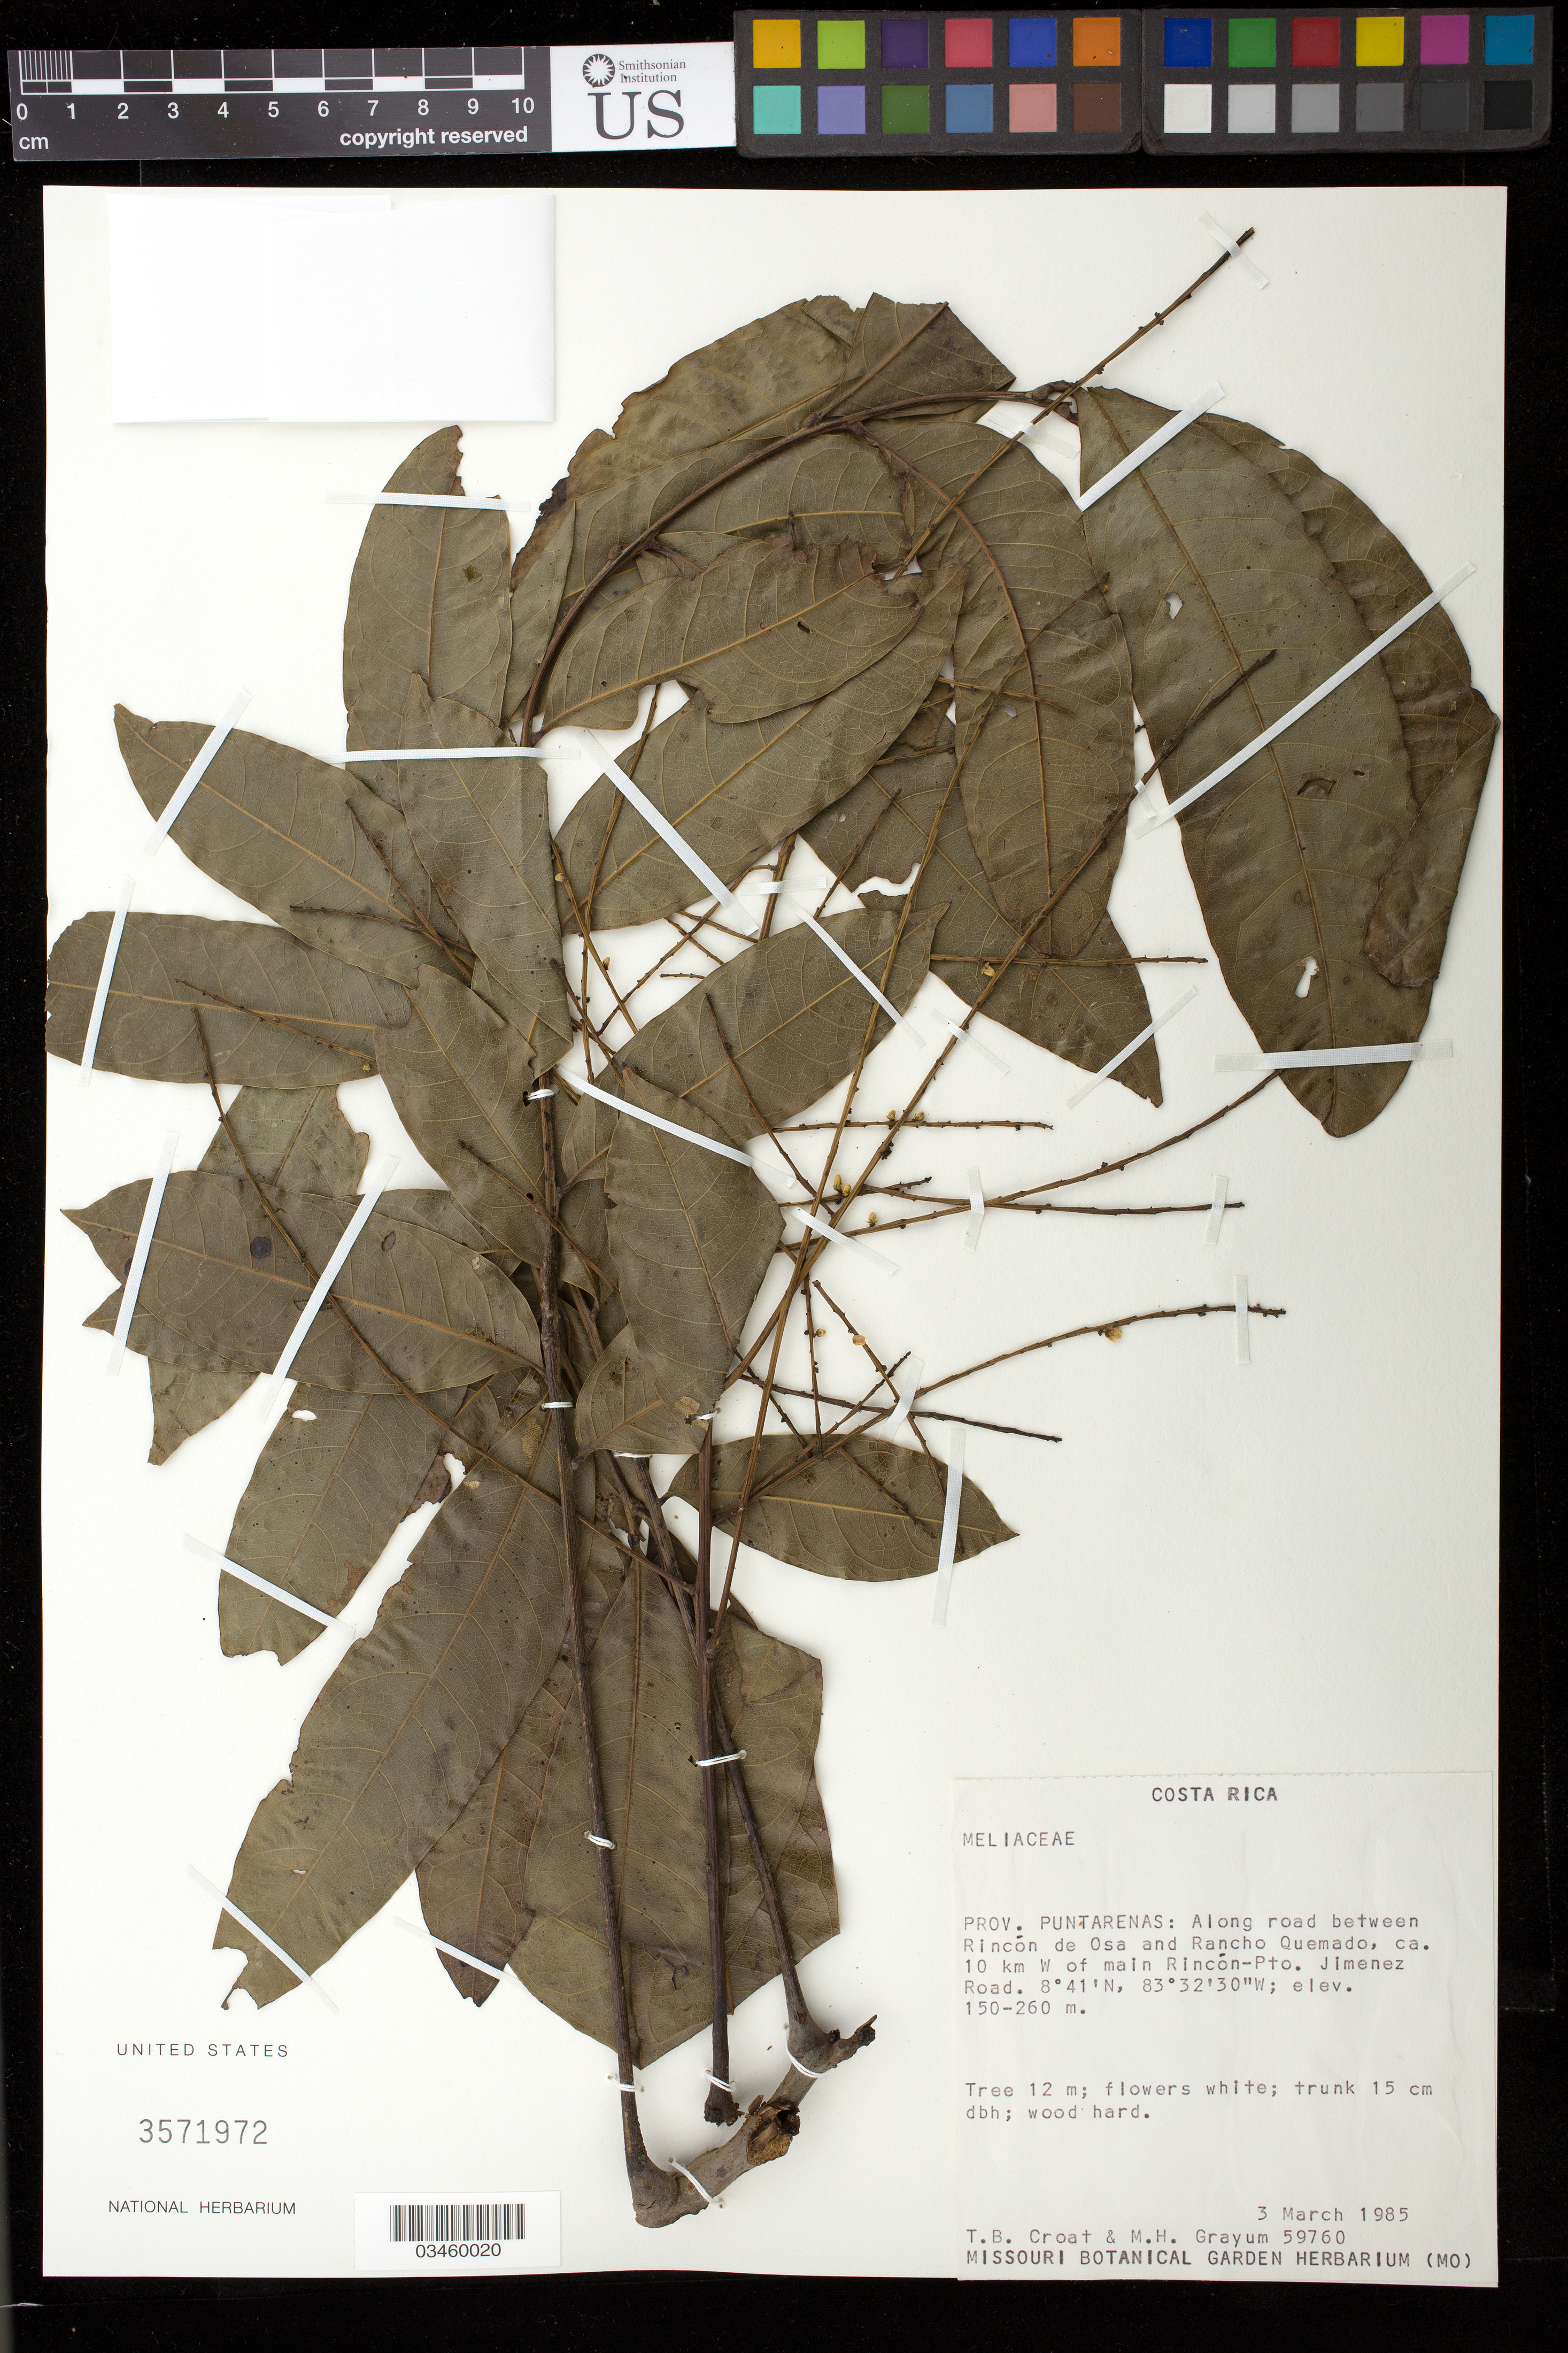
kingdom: Plantae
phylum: Tracheophyta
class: Magnoliopsida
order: Sapindales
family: Sapindaceae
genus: Talisia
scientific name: Talisia macrophylla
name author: (Mart.) Radlk.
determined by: Acevedo-Rodriguez, P., (US), Smithsonian Institution - National Museum of Natural History (UNITED STATES)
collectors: T. B. Croat & M. H. Grayum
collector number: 59760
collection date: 1985-03-03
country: Costa Rica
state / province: Puntarenas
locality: Along road between Rincon de Osa and Rancho Quemado, ca. 10 km W of main Rincon-Pto. Jimenez Road.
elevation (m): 150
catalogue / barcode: US 3571972